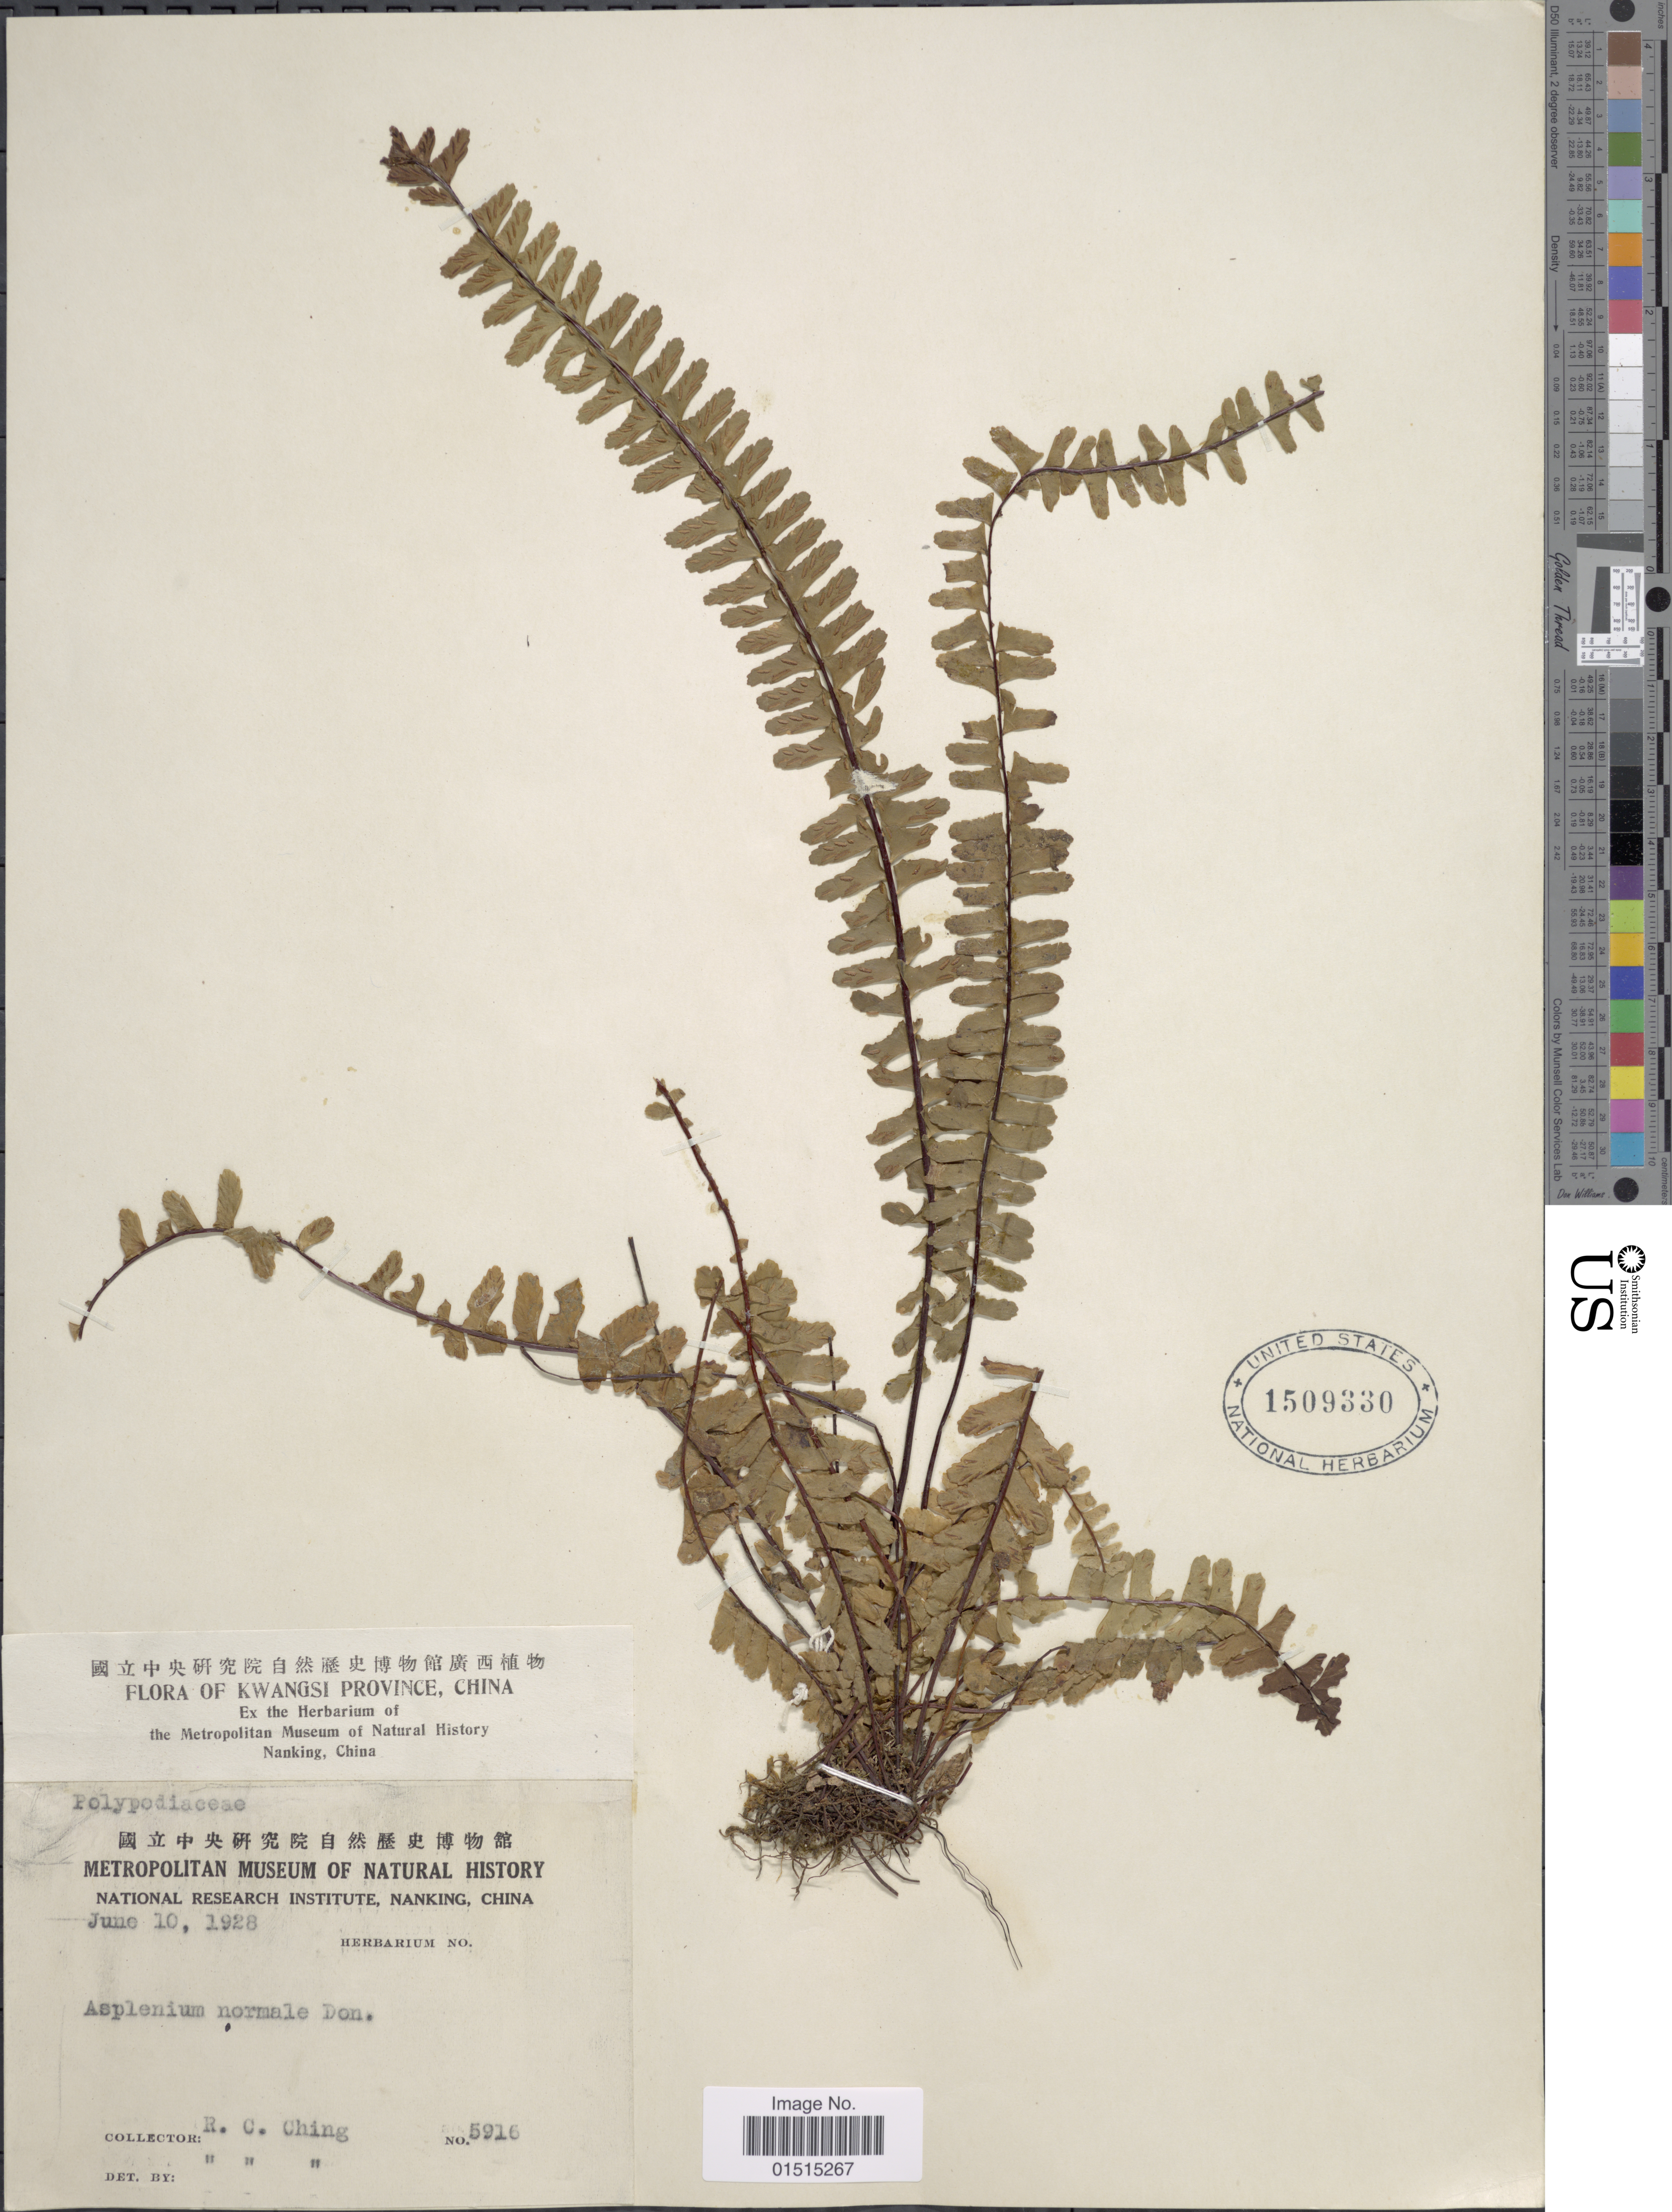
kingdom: Plantae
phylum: Tracheophyta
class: Polypodiopsida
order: Polypodiales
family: Aspleniaceae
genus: Asplenium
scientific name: Asplenium normale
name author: D. Don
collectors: R. C. Ching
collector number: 5916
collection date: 1928-06-10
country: China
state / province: Guangxi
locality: Kwangsi Province.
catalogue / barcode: US 1509330